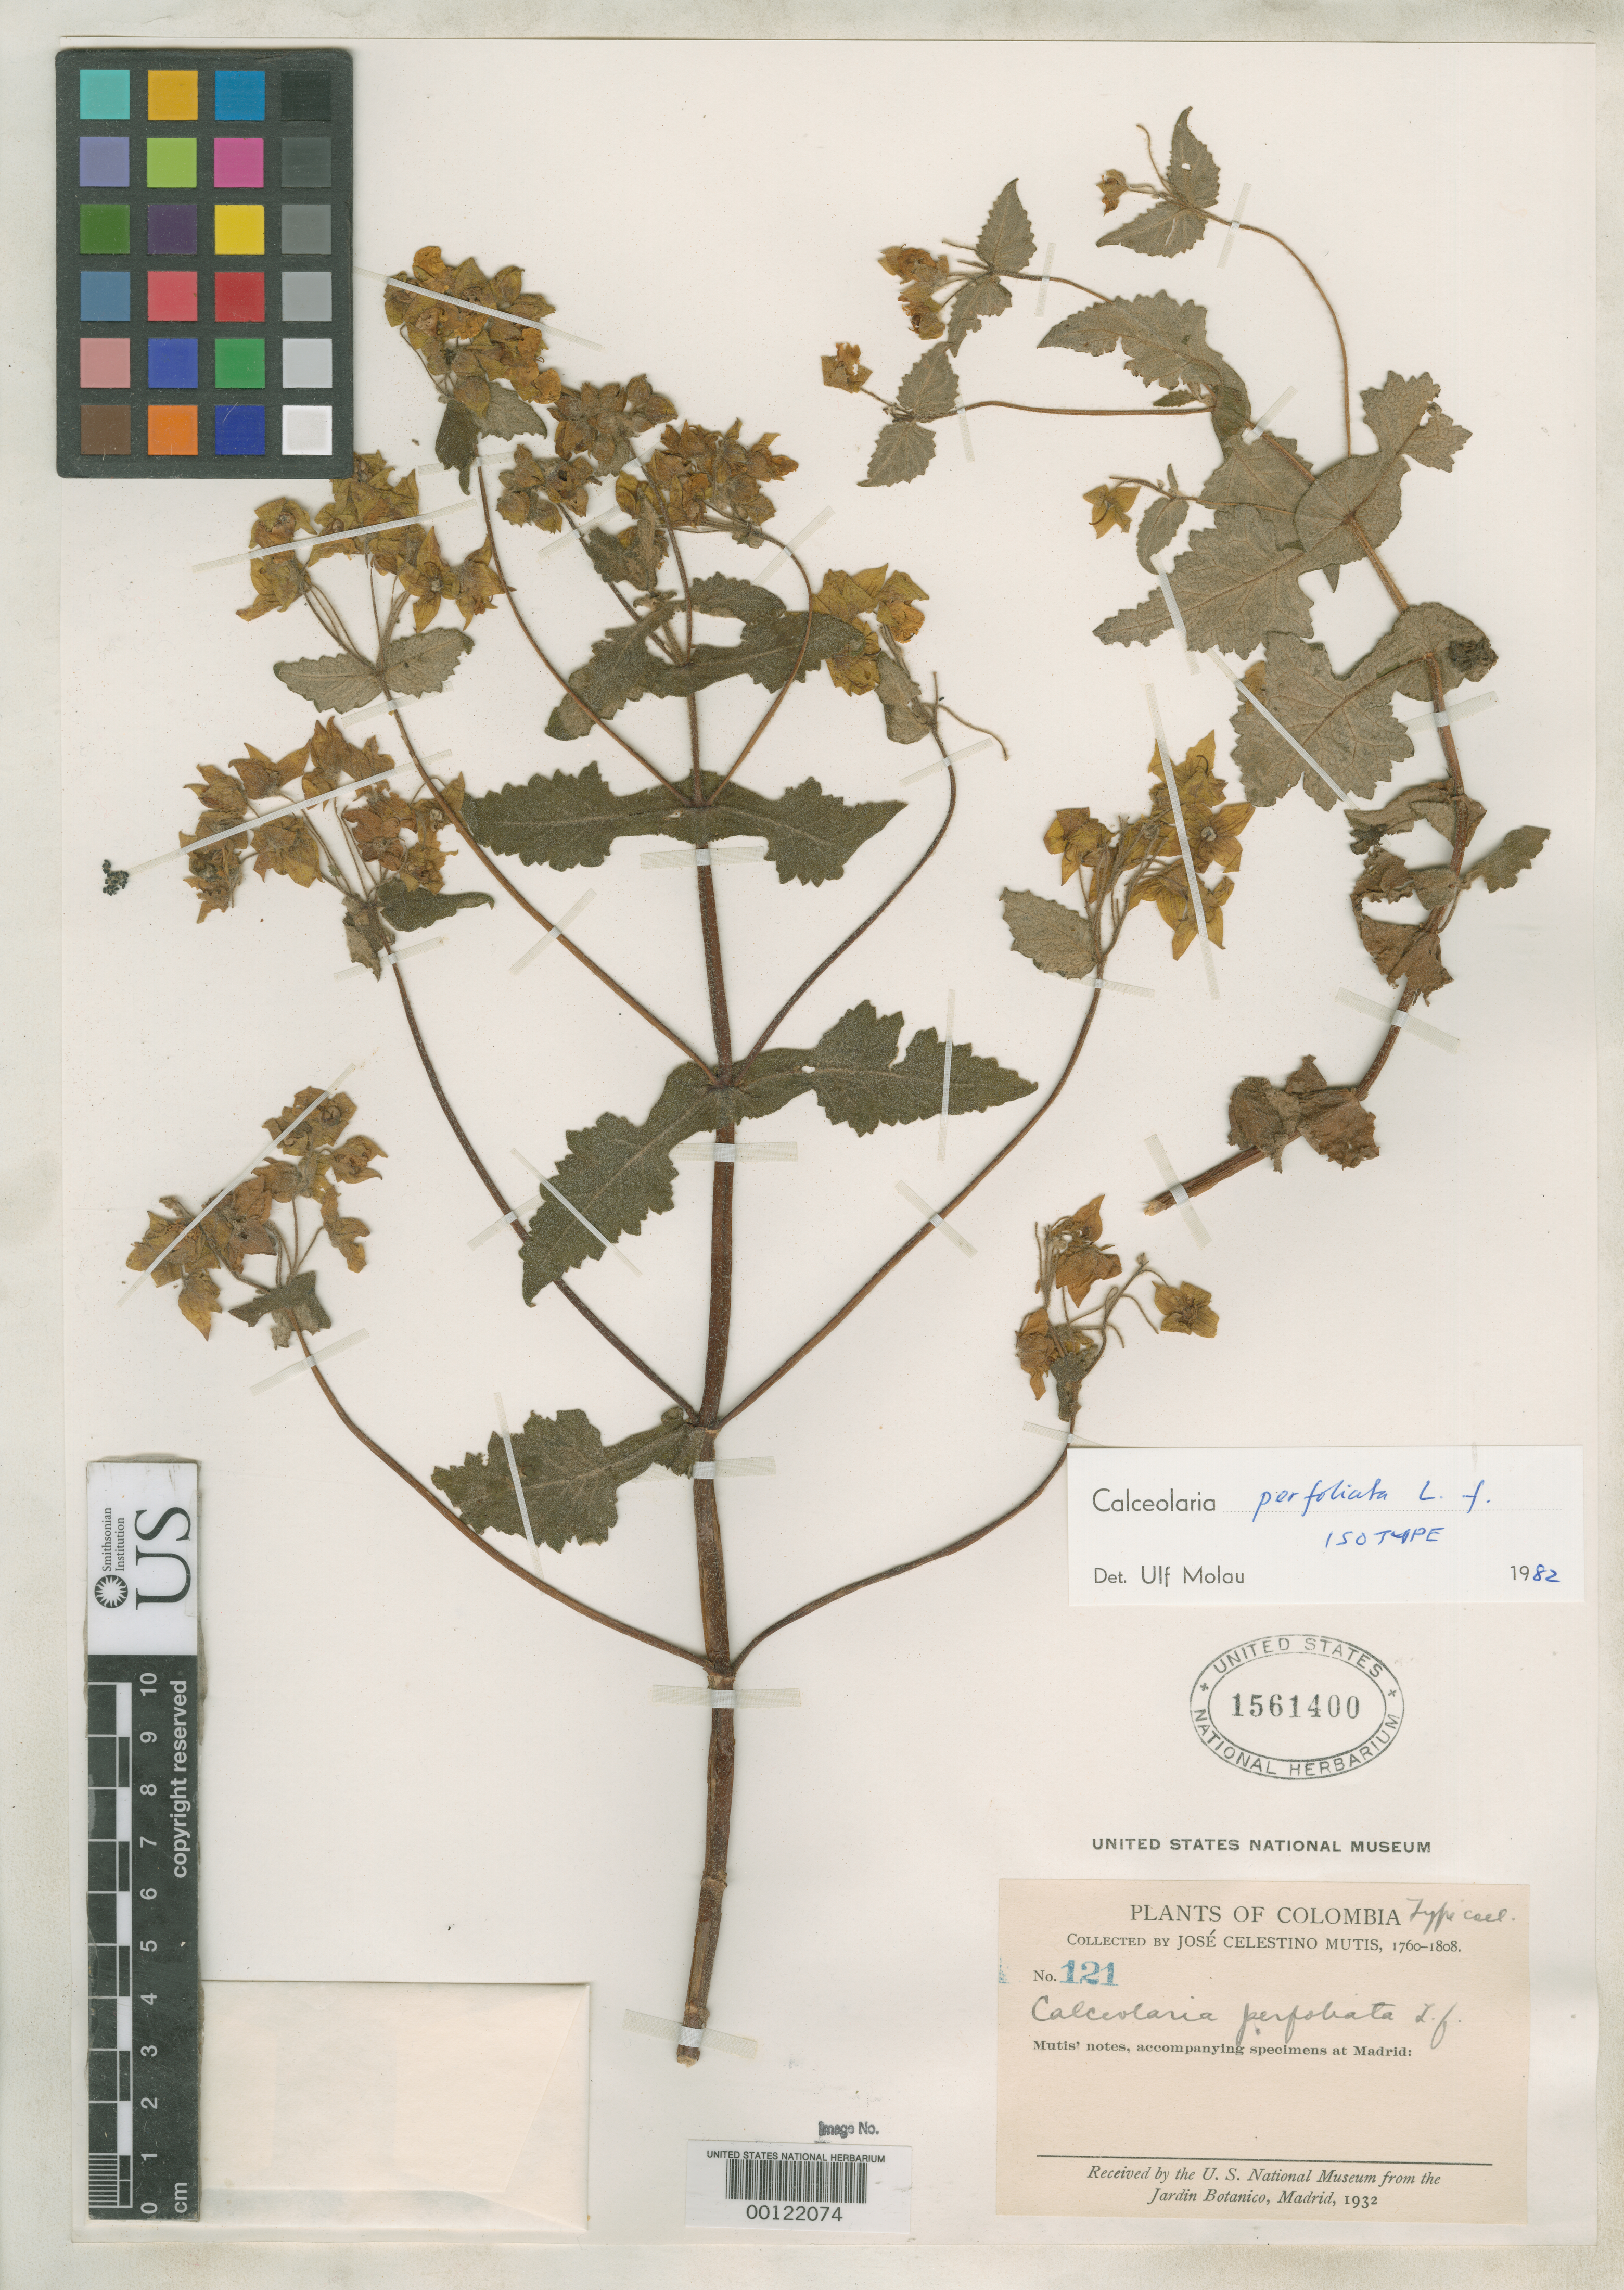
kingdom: Plantae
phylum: Tracheophyta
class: Magnoliopsida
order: Lamiales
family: Calceolariaceae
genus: Calceolaria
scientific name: Calceolaria perfoliata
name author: L. f.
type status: Isotype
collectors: J. C. B. Mutis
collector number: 121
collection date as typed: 1760 to 1808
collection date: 1760/1808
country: Colombia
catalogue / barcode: US 1561400